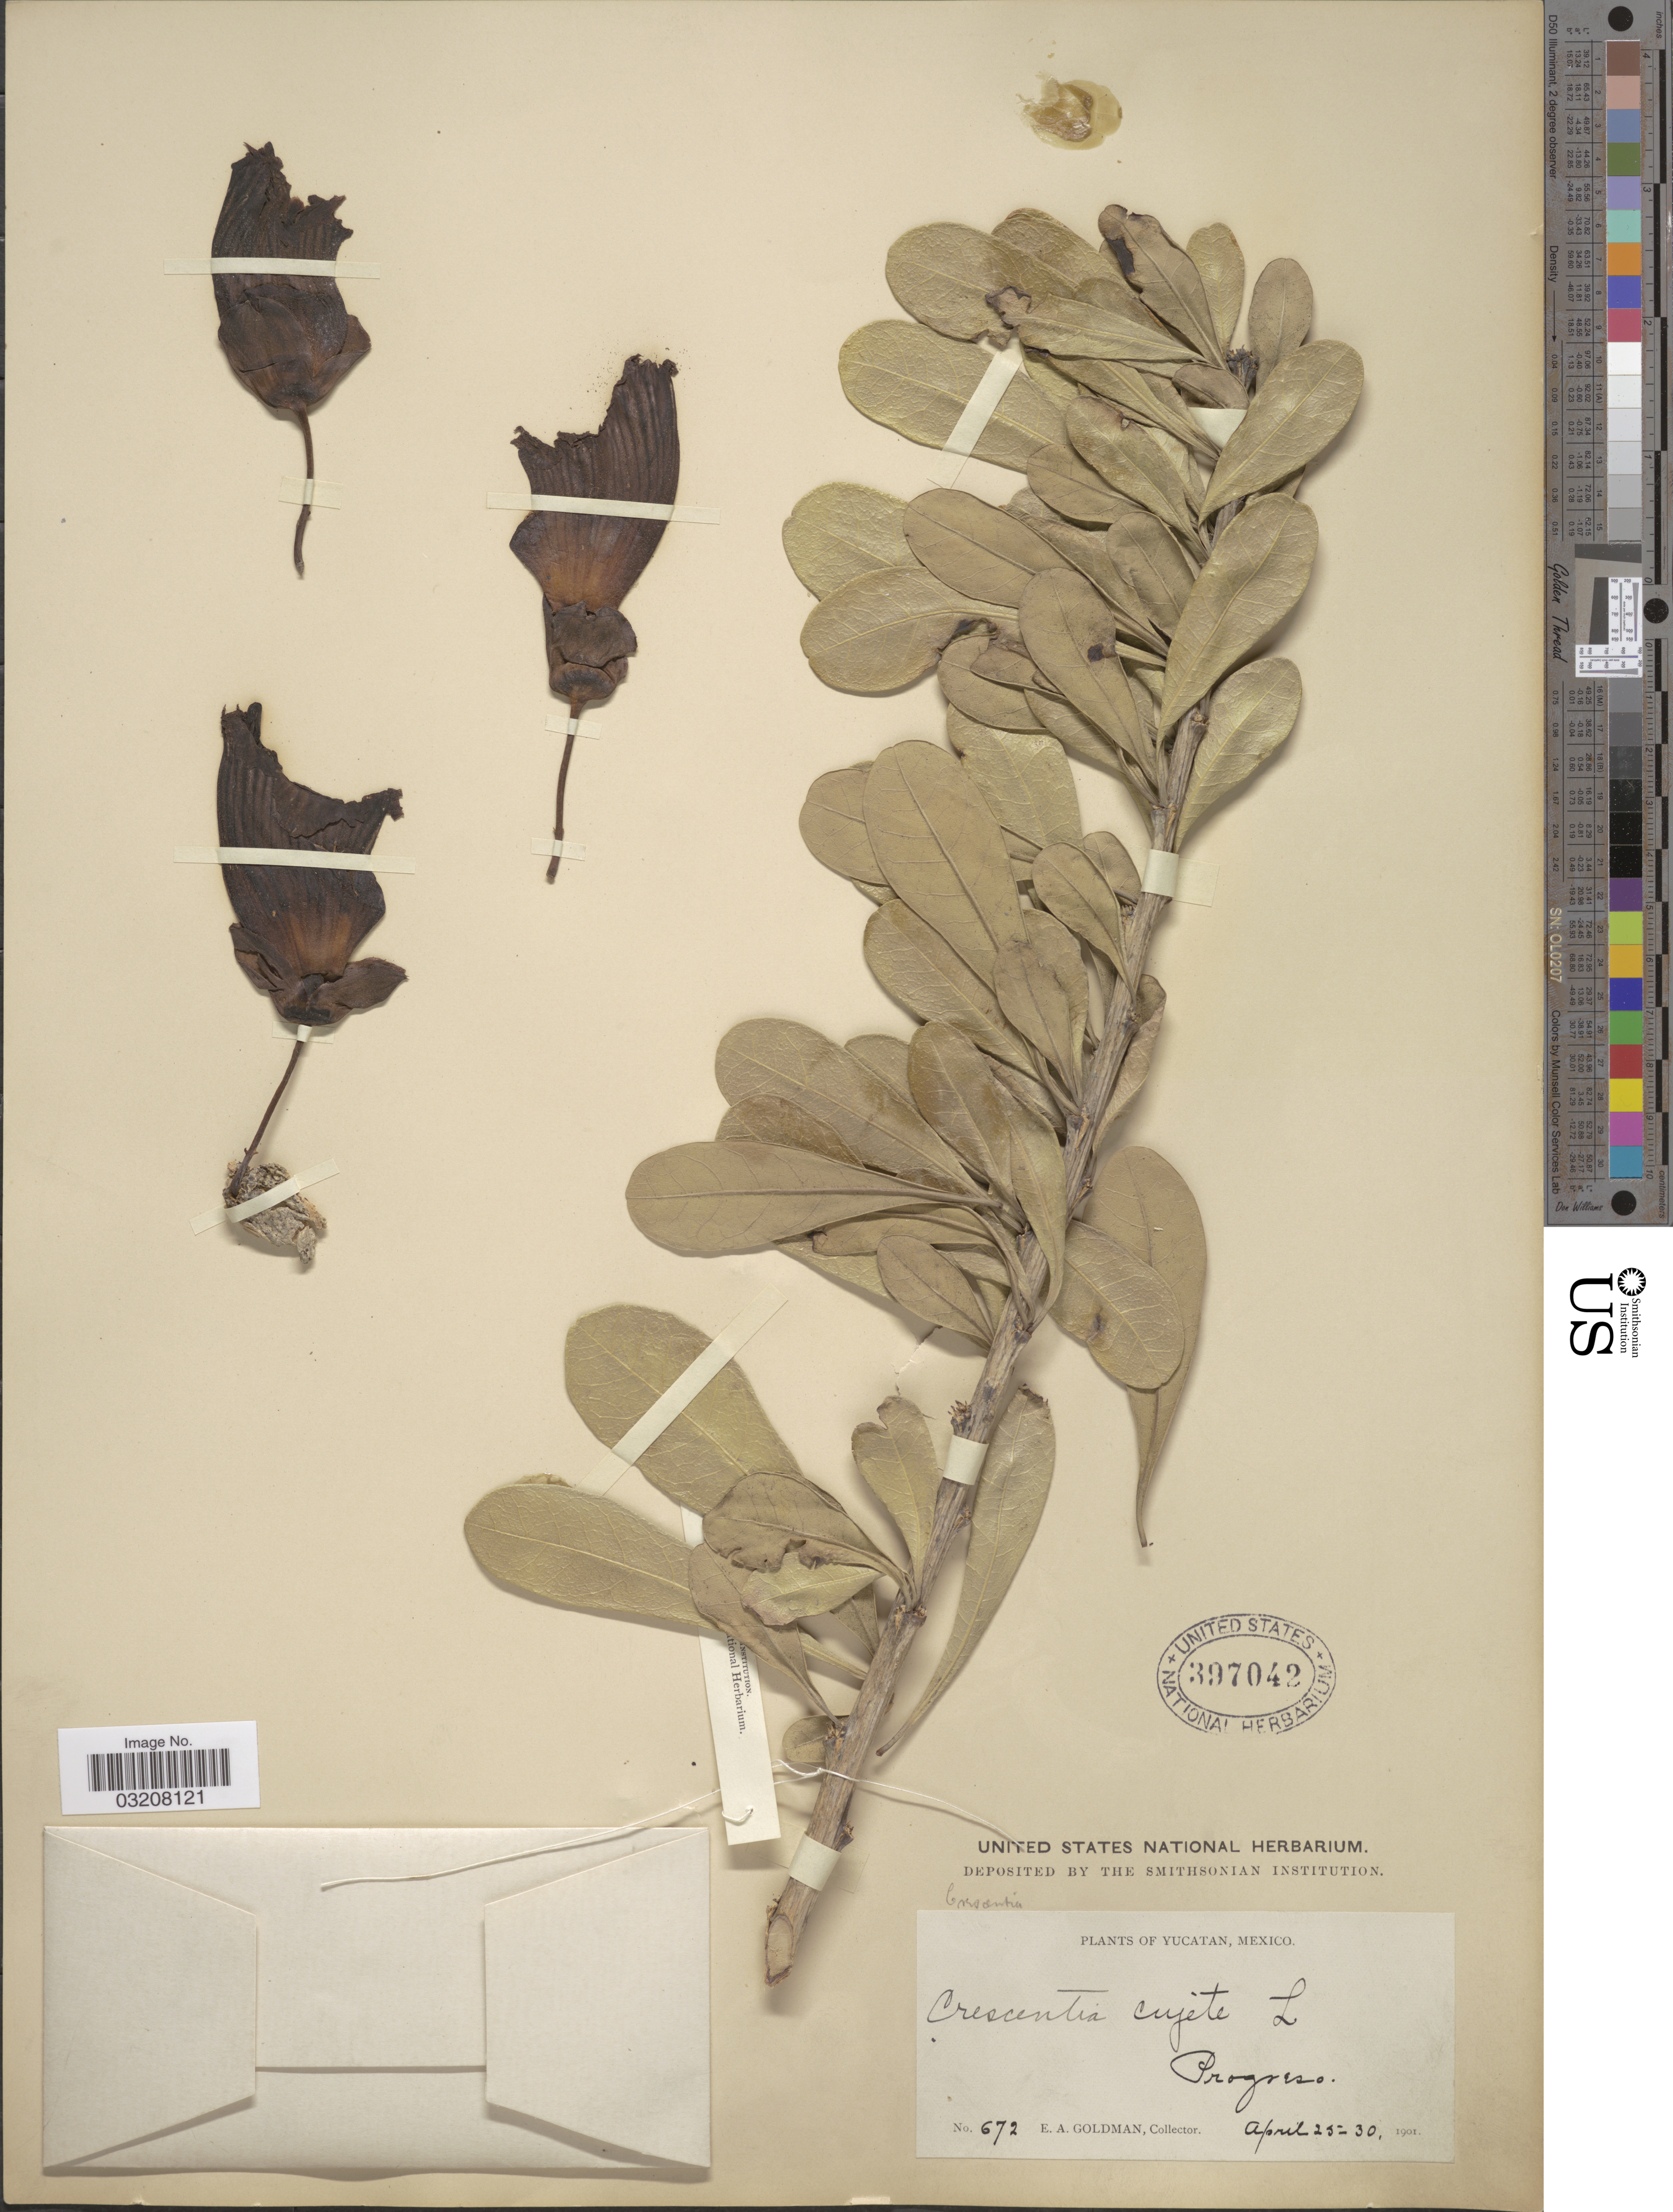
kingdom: Plantae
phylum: Tracheophyta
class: Magnoliopsida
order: Lamiales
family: Bignoniaceae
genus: Crescentia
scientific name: Crescentia cujete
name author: L.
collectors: E. A. Goldman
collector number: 672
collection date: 1901-04-25/1901-04-30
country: Mexico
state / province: Yucatán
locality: Progreso.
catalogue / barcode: US 397042